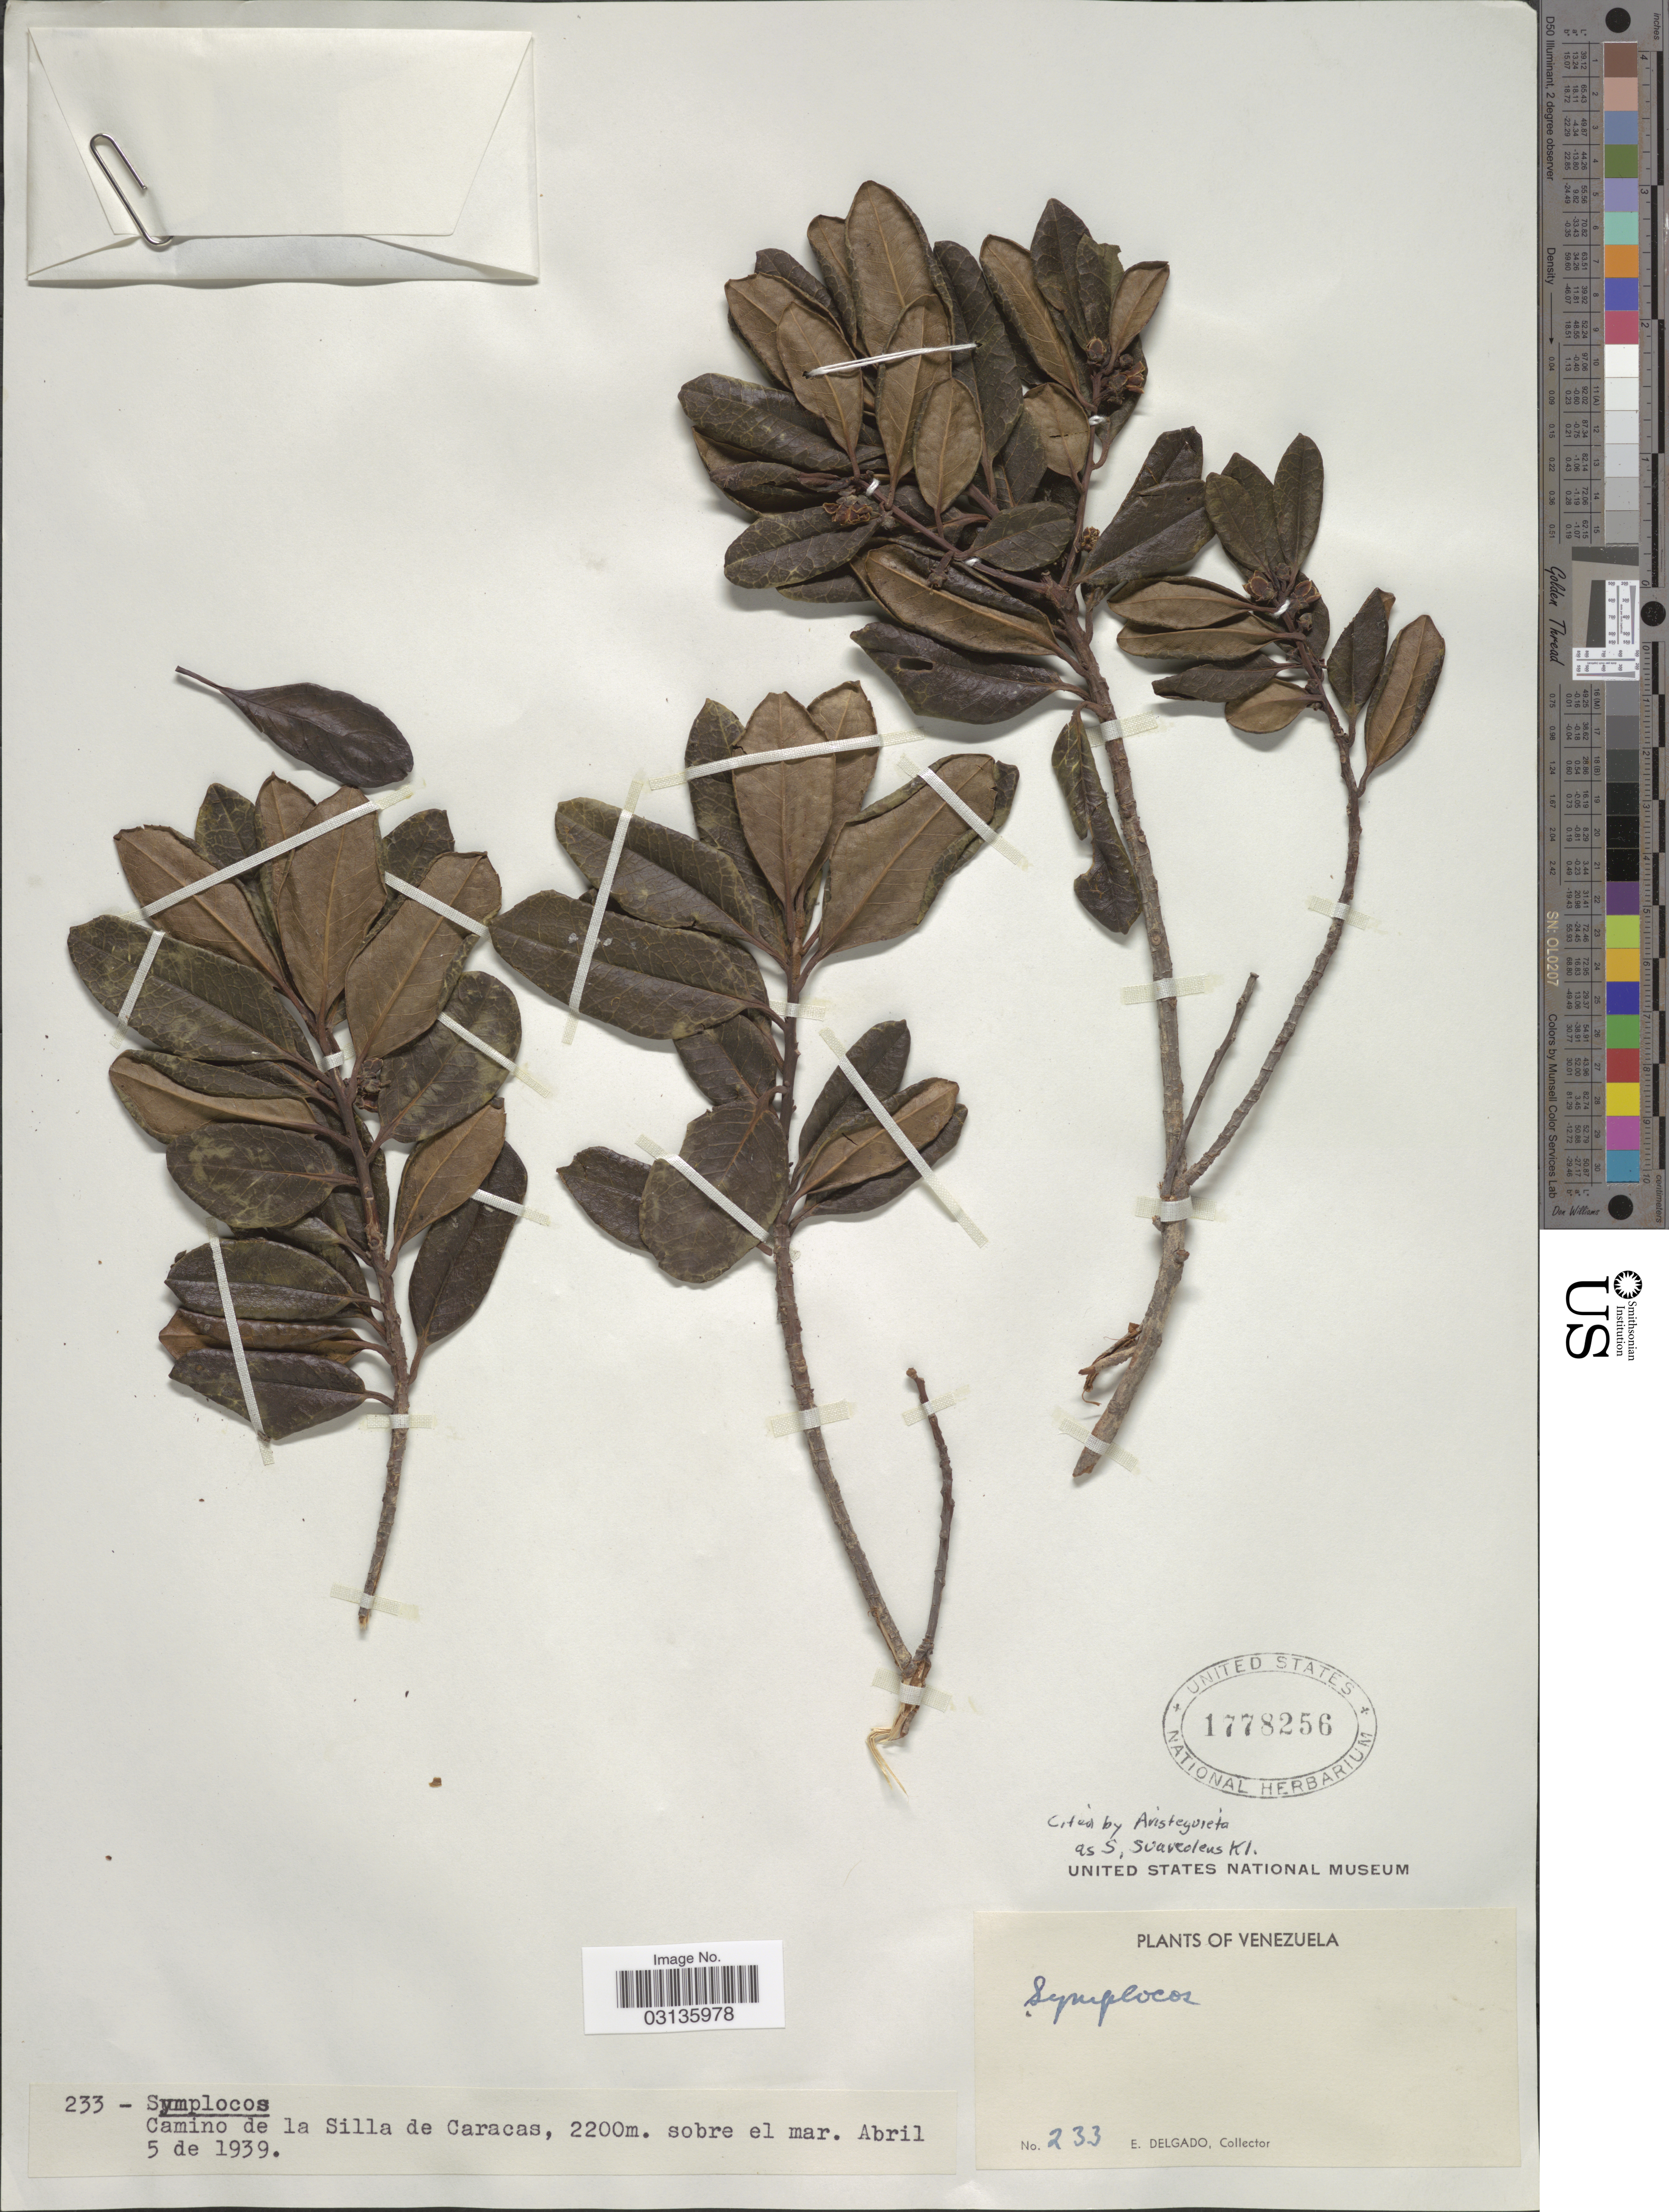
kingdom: Plantae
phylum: Tracheophyta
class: Magnoliopsida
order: Ericales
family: Symplocaceae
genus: Symplocos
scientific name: Symplocos suaveolens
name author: Klotzsch ex Brand in Engl.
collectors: E. Delgado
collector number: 233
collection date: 1939-04-05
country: Venezuela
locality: Camino de la Silla de Caracas.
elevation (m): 2200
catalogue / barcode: US 1778256